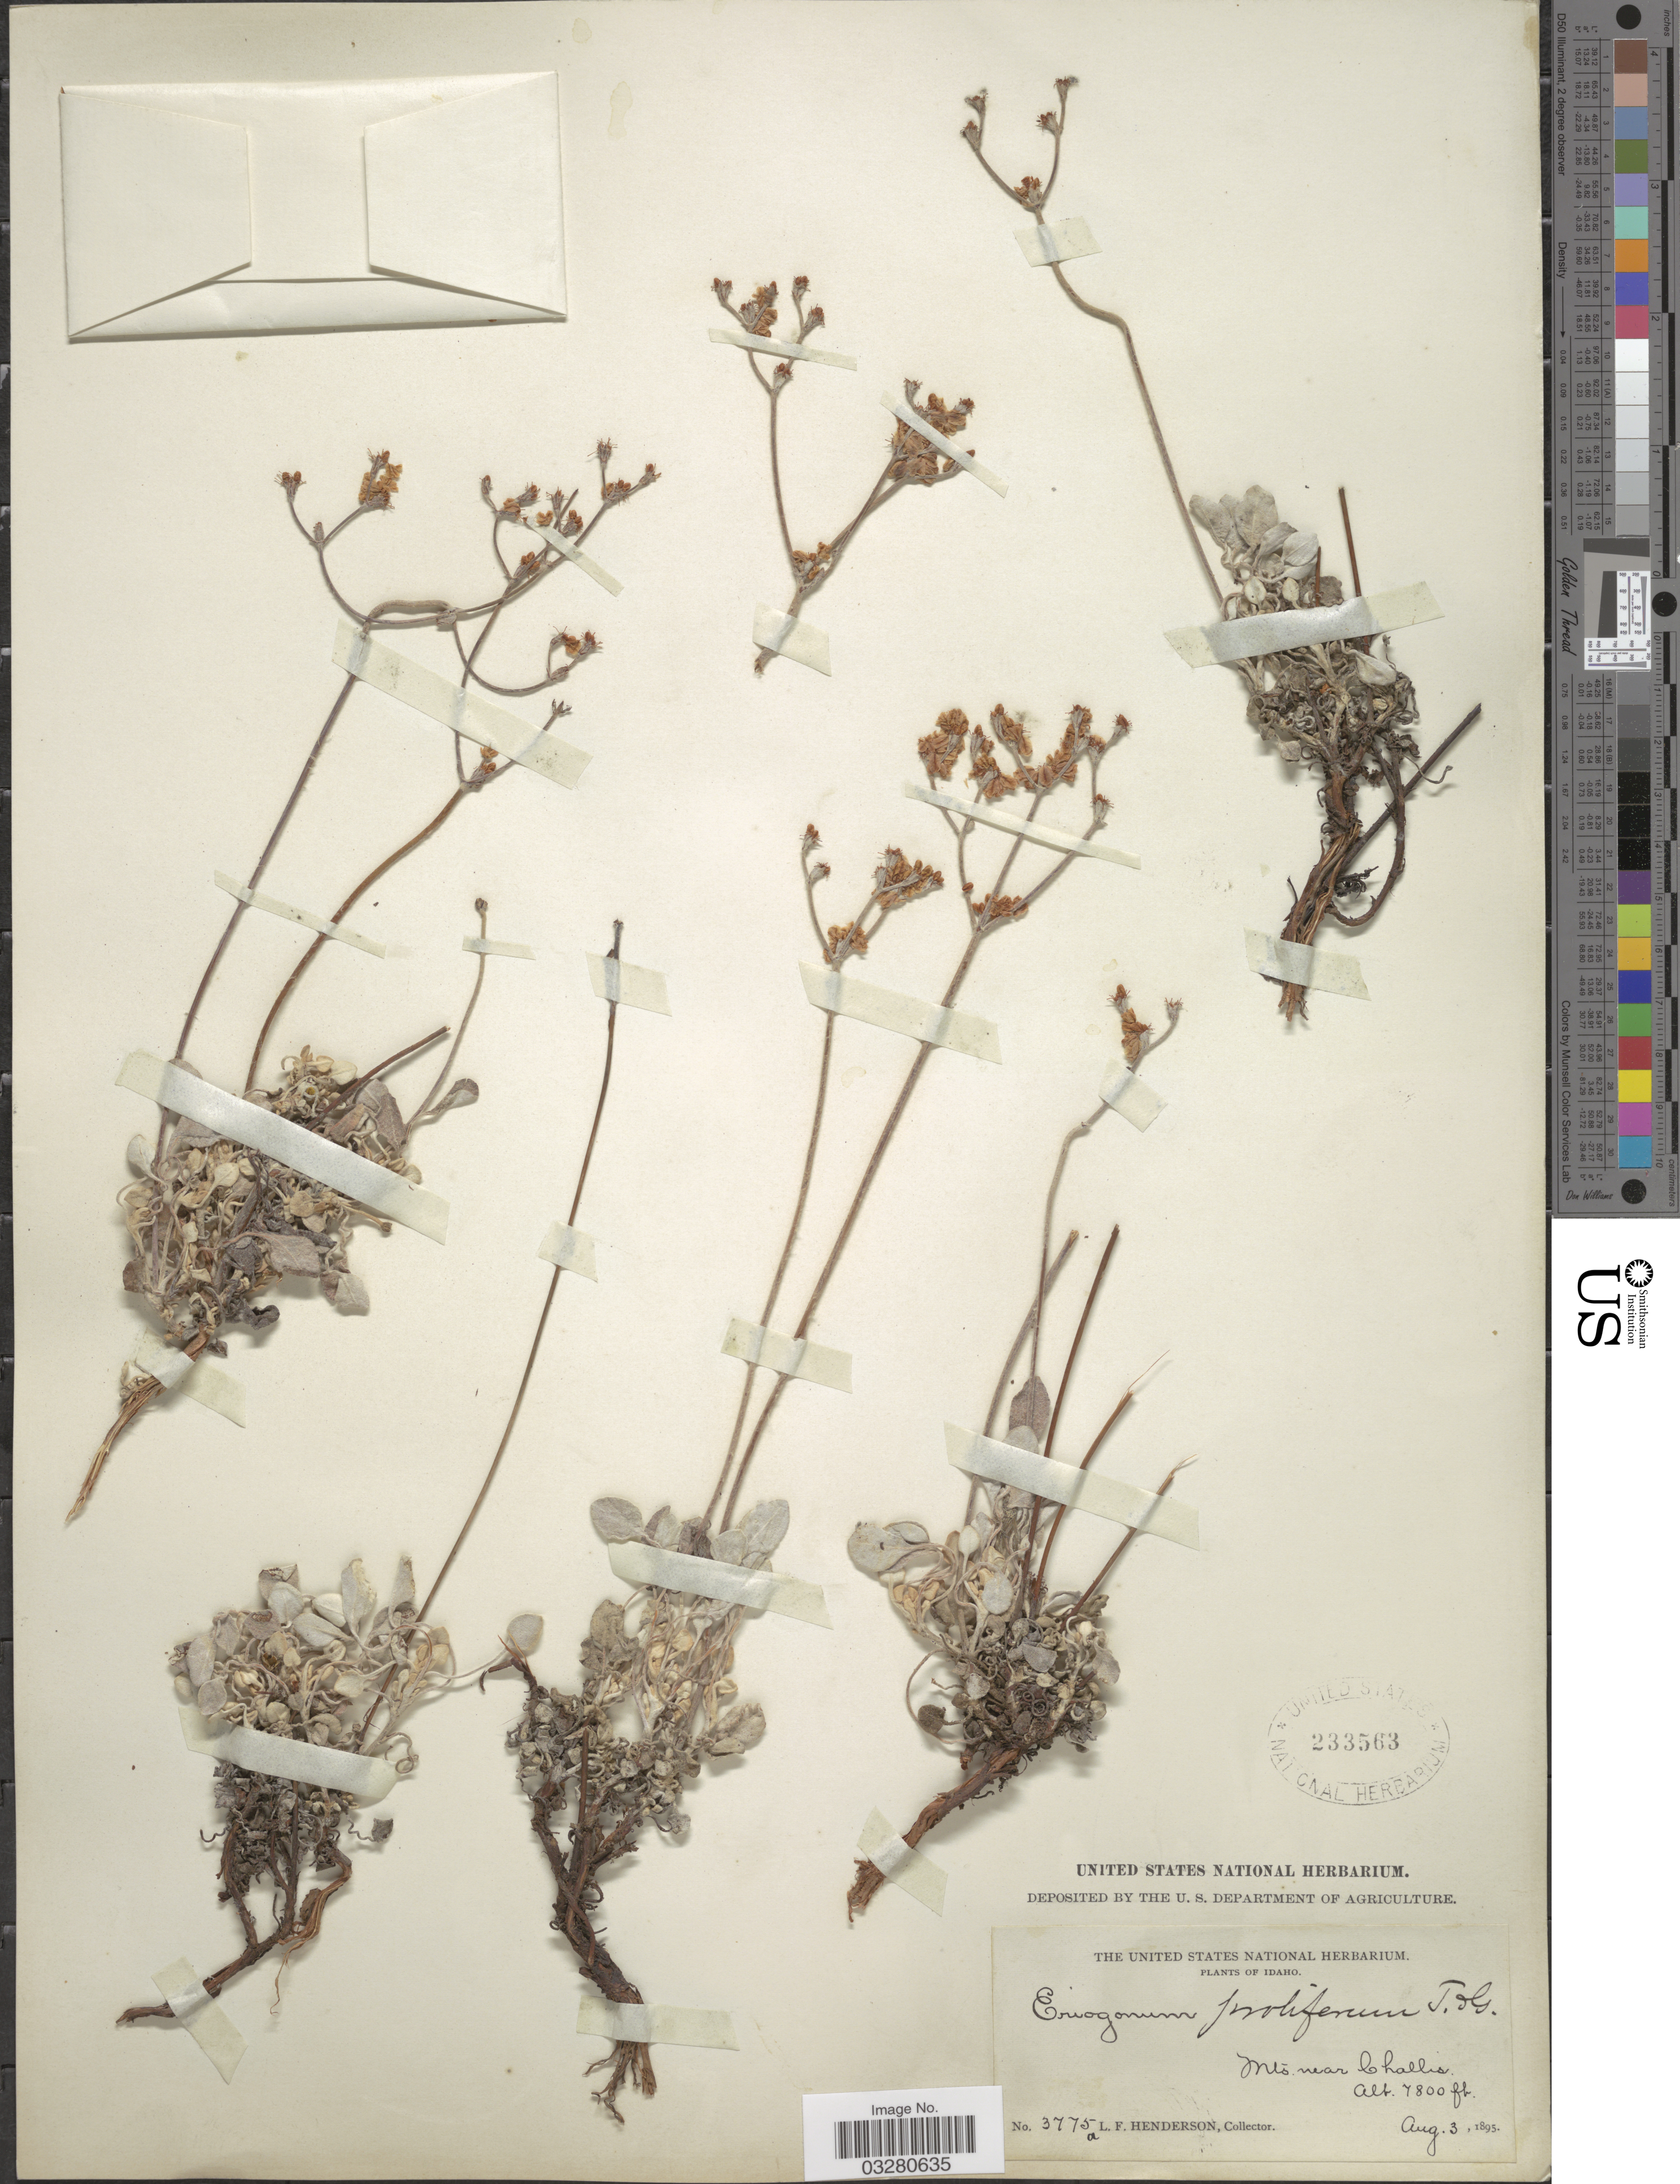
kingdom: Plantae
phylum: Tracheophyta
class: Magnoliopsida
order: Caryophyllales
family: Polygonaceae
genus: Eriogonum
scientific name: Eriogonum proliferum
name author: Torr. & A. Gray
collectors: L. Henderson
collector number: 3775a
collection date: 1895-08-03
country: United States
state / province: Idaho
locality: Mts. near Challis.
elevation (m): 2377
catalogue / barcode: US 233563